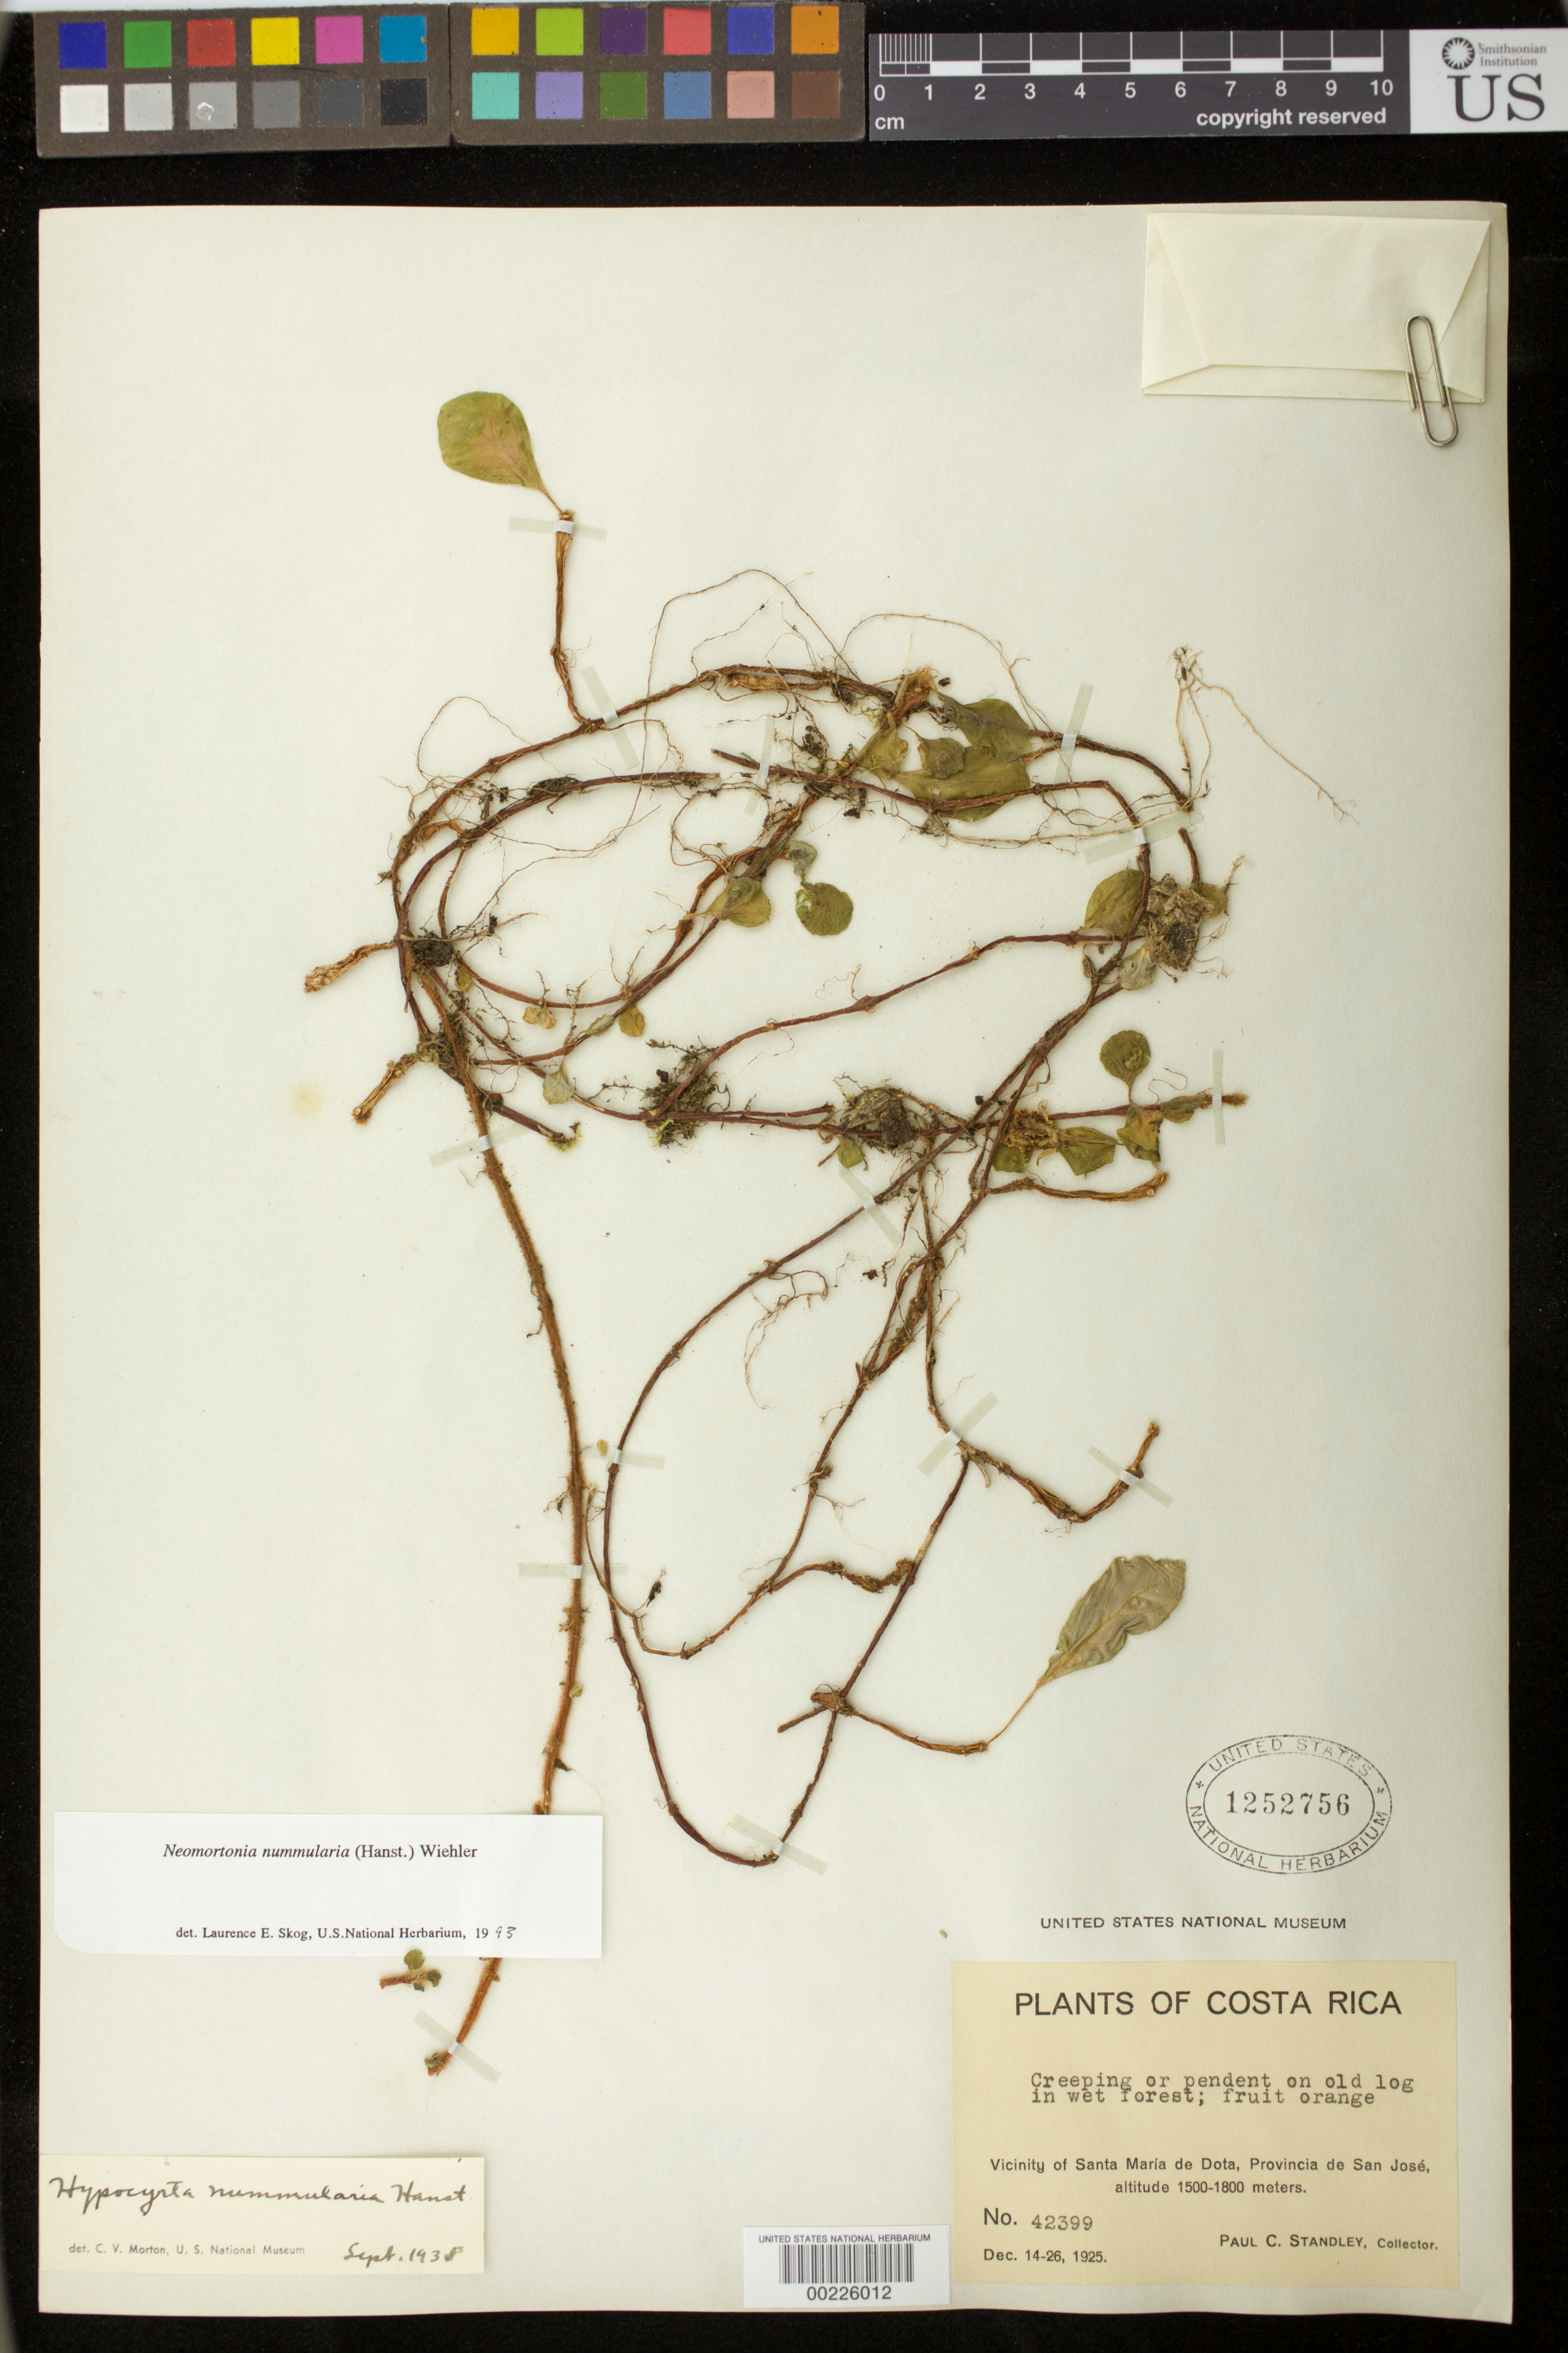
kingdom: Plantae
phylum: Tracheophyta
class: Magnoliopsida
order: Lamiales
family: Gesneriaceae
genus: Pachycaulos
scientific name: Pachycaulos nummularia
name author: (Hanst.) J.L. Clark & J.F. Sm.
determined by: Skog, Laurence E.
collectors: P. C. Standley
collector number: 42399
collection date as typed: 14-26 Dec 1925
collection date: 1925-12-14/1925-12-26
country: Costa Rica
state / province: San José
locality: Vicinity of Santa Maria de Dota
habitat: in wet forest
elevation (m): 1500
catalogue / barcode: US 1252756